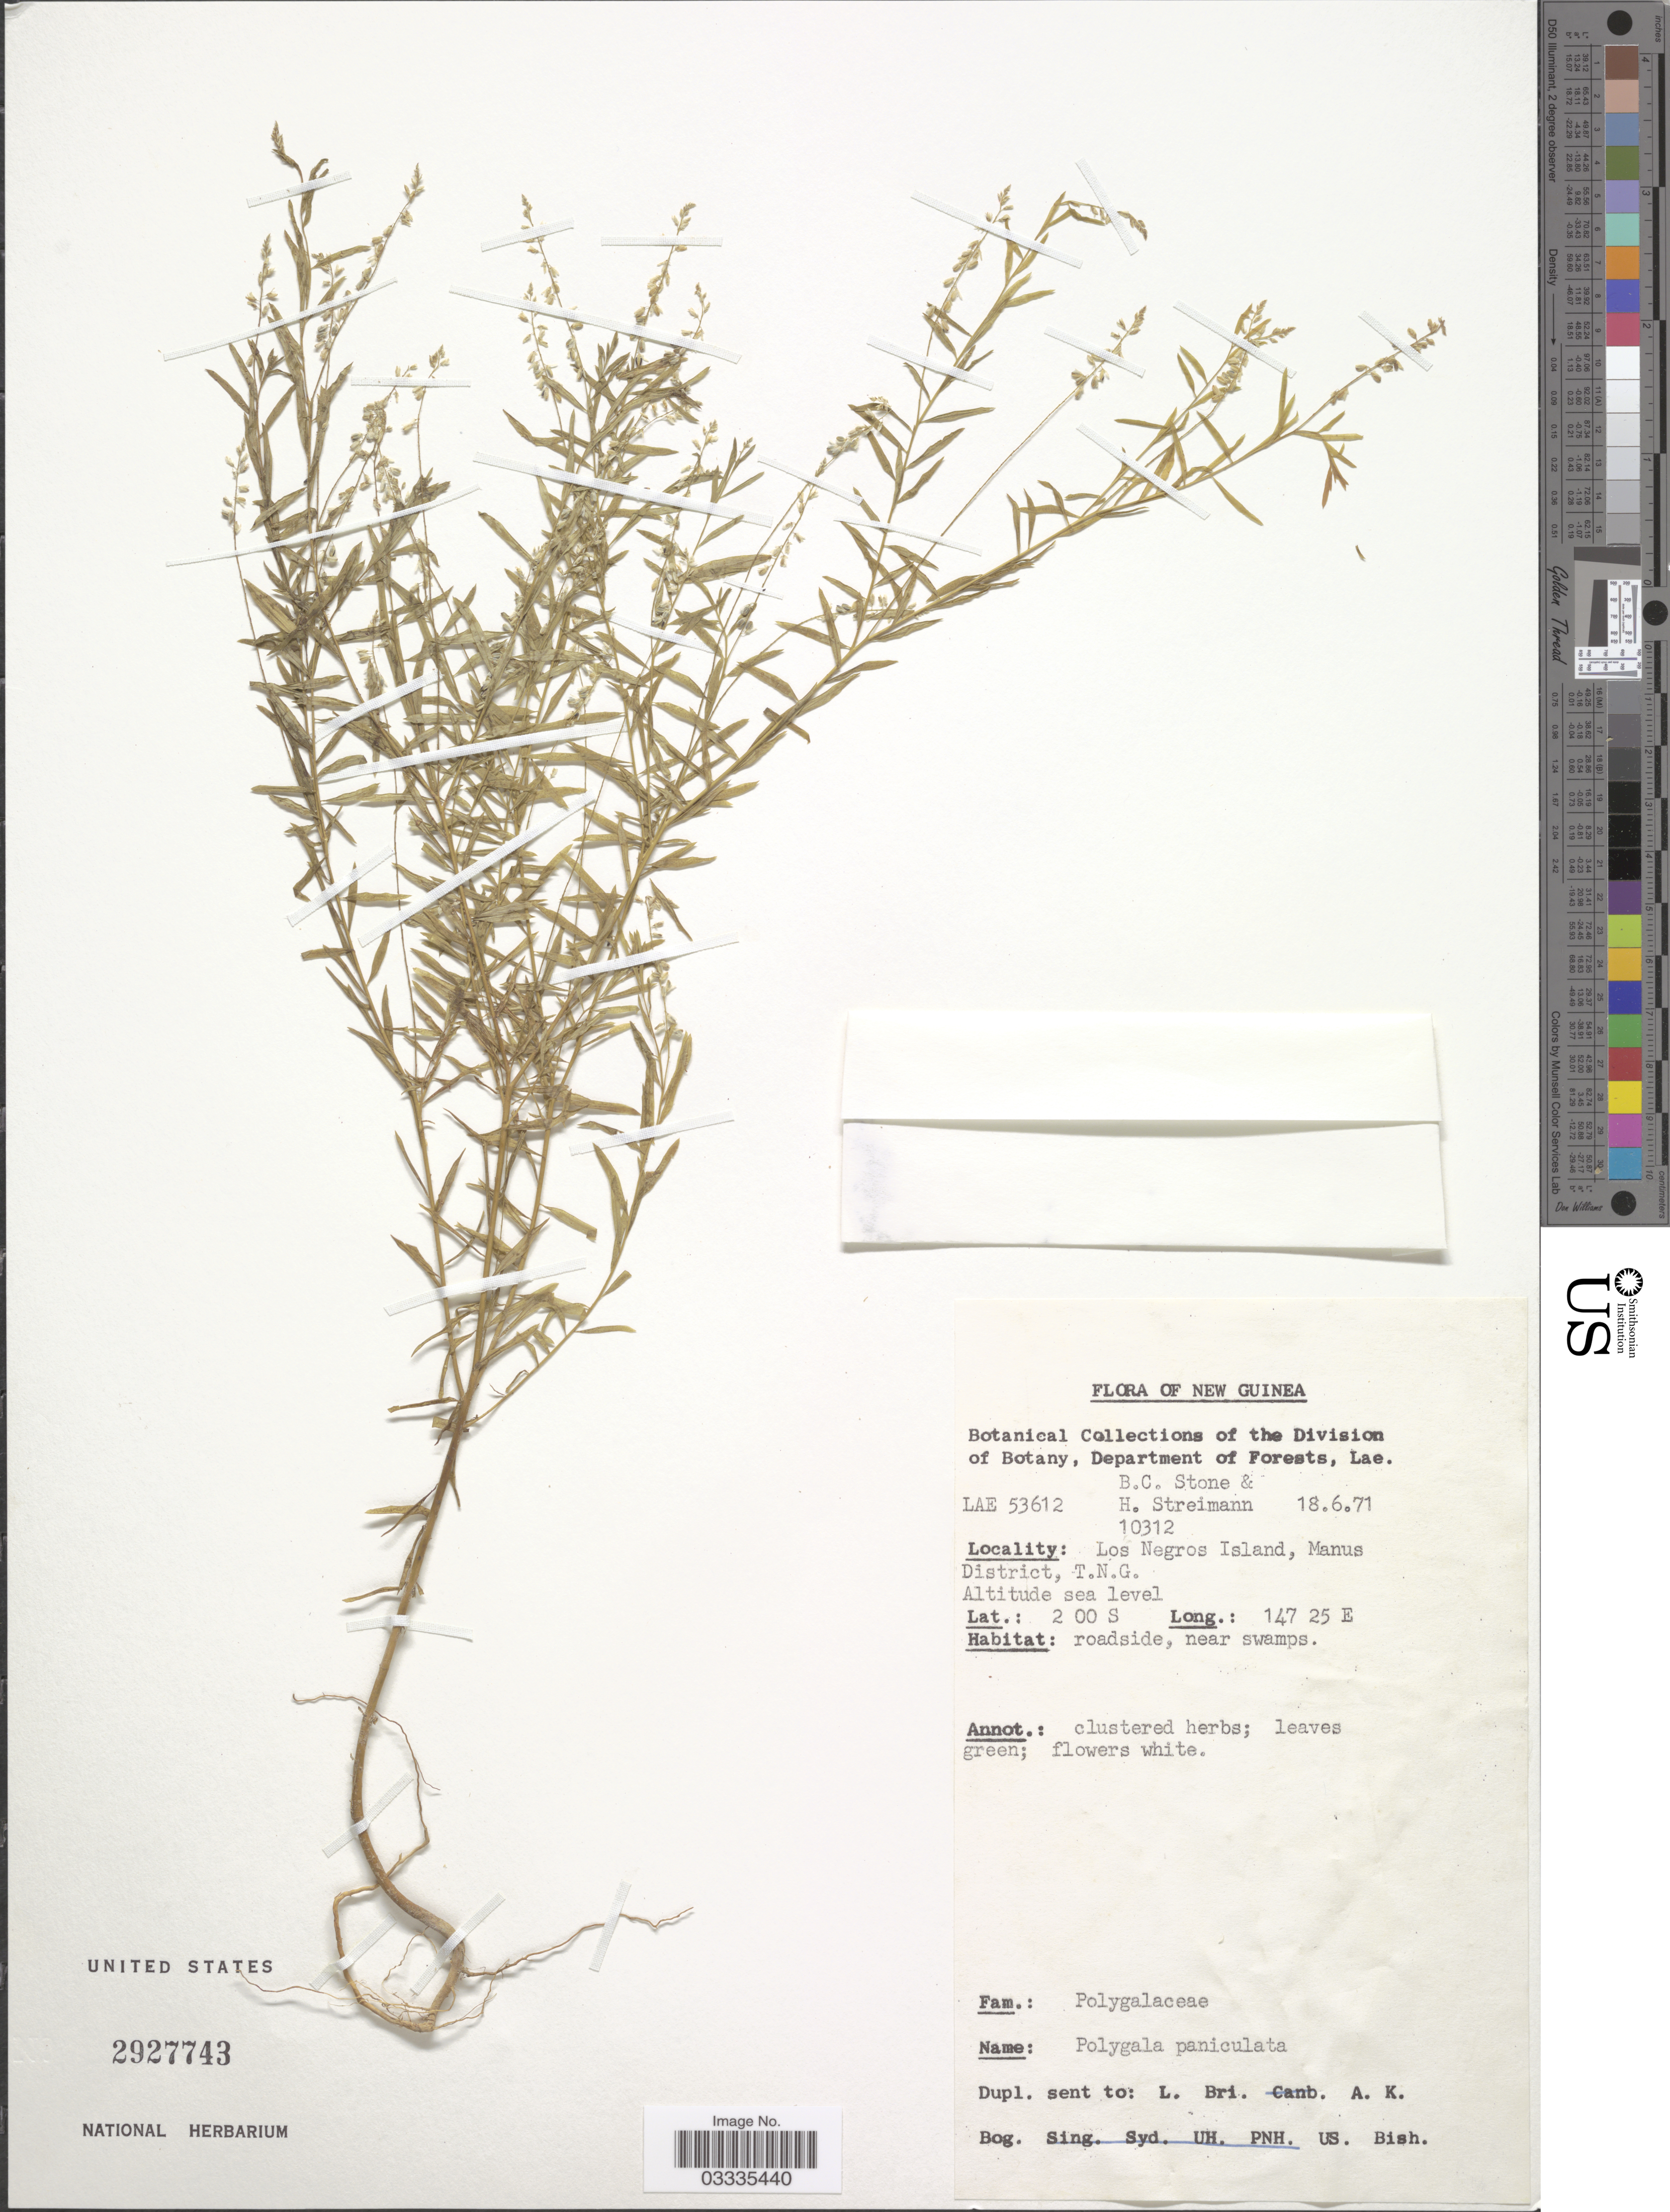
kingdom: Plantae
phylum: Tracheophyta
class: Magnoliopsida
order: Fabales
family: Polygalaceae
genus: Polygala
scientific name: Polygala paniculata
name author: L.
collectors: B. C. Stone & H. Streimann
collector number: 10312/LAE53612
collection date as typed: Transcribed d/m/y: 18/6/71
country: Papua New Guinea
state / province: Manus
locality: New Guinea. Los Negros Island, Manus District, T.N.G.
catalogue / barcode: US 2927743